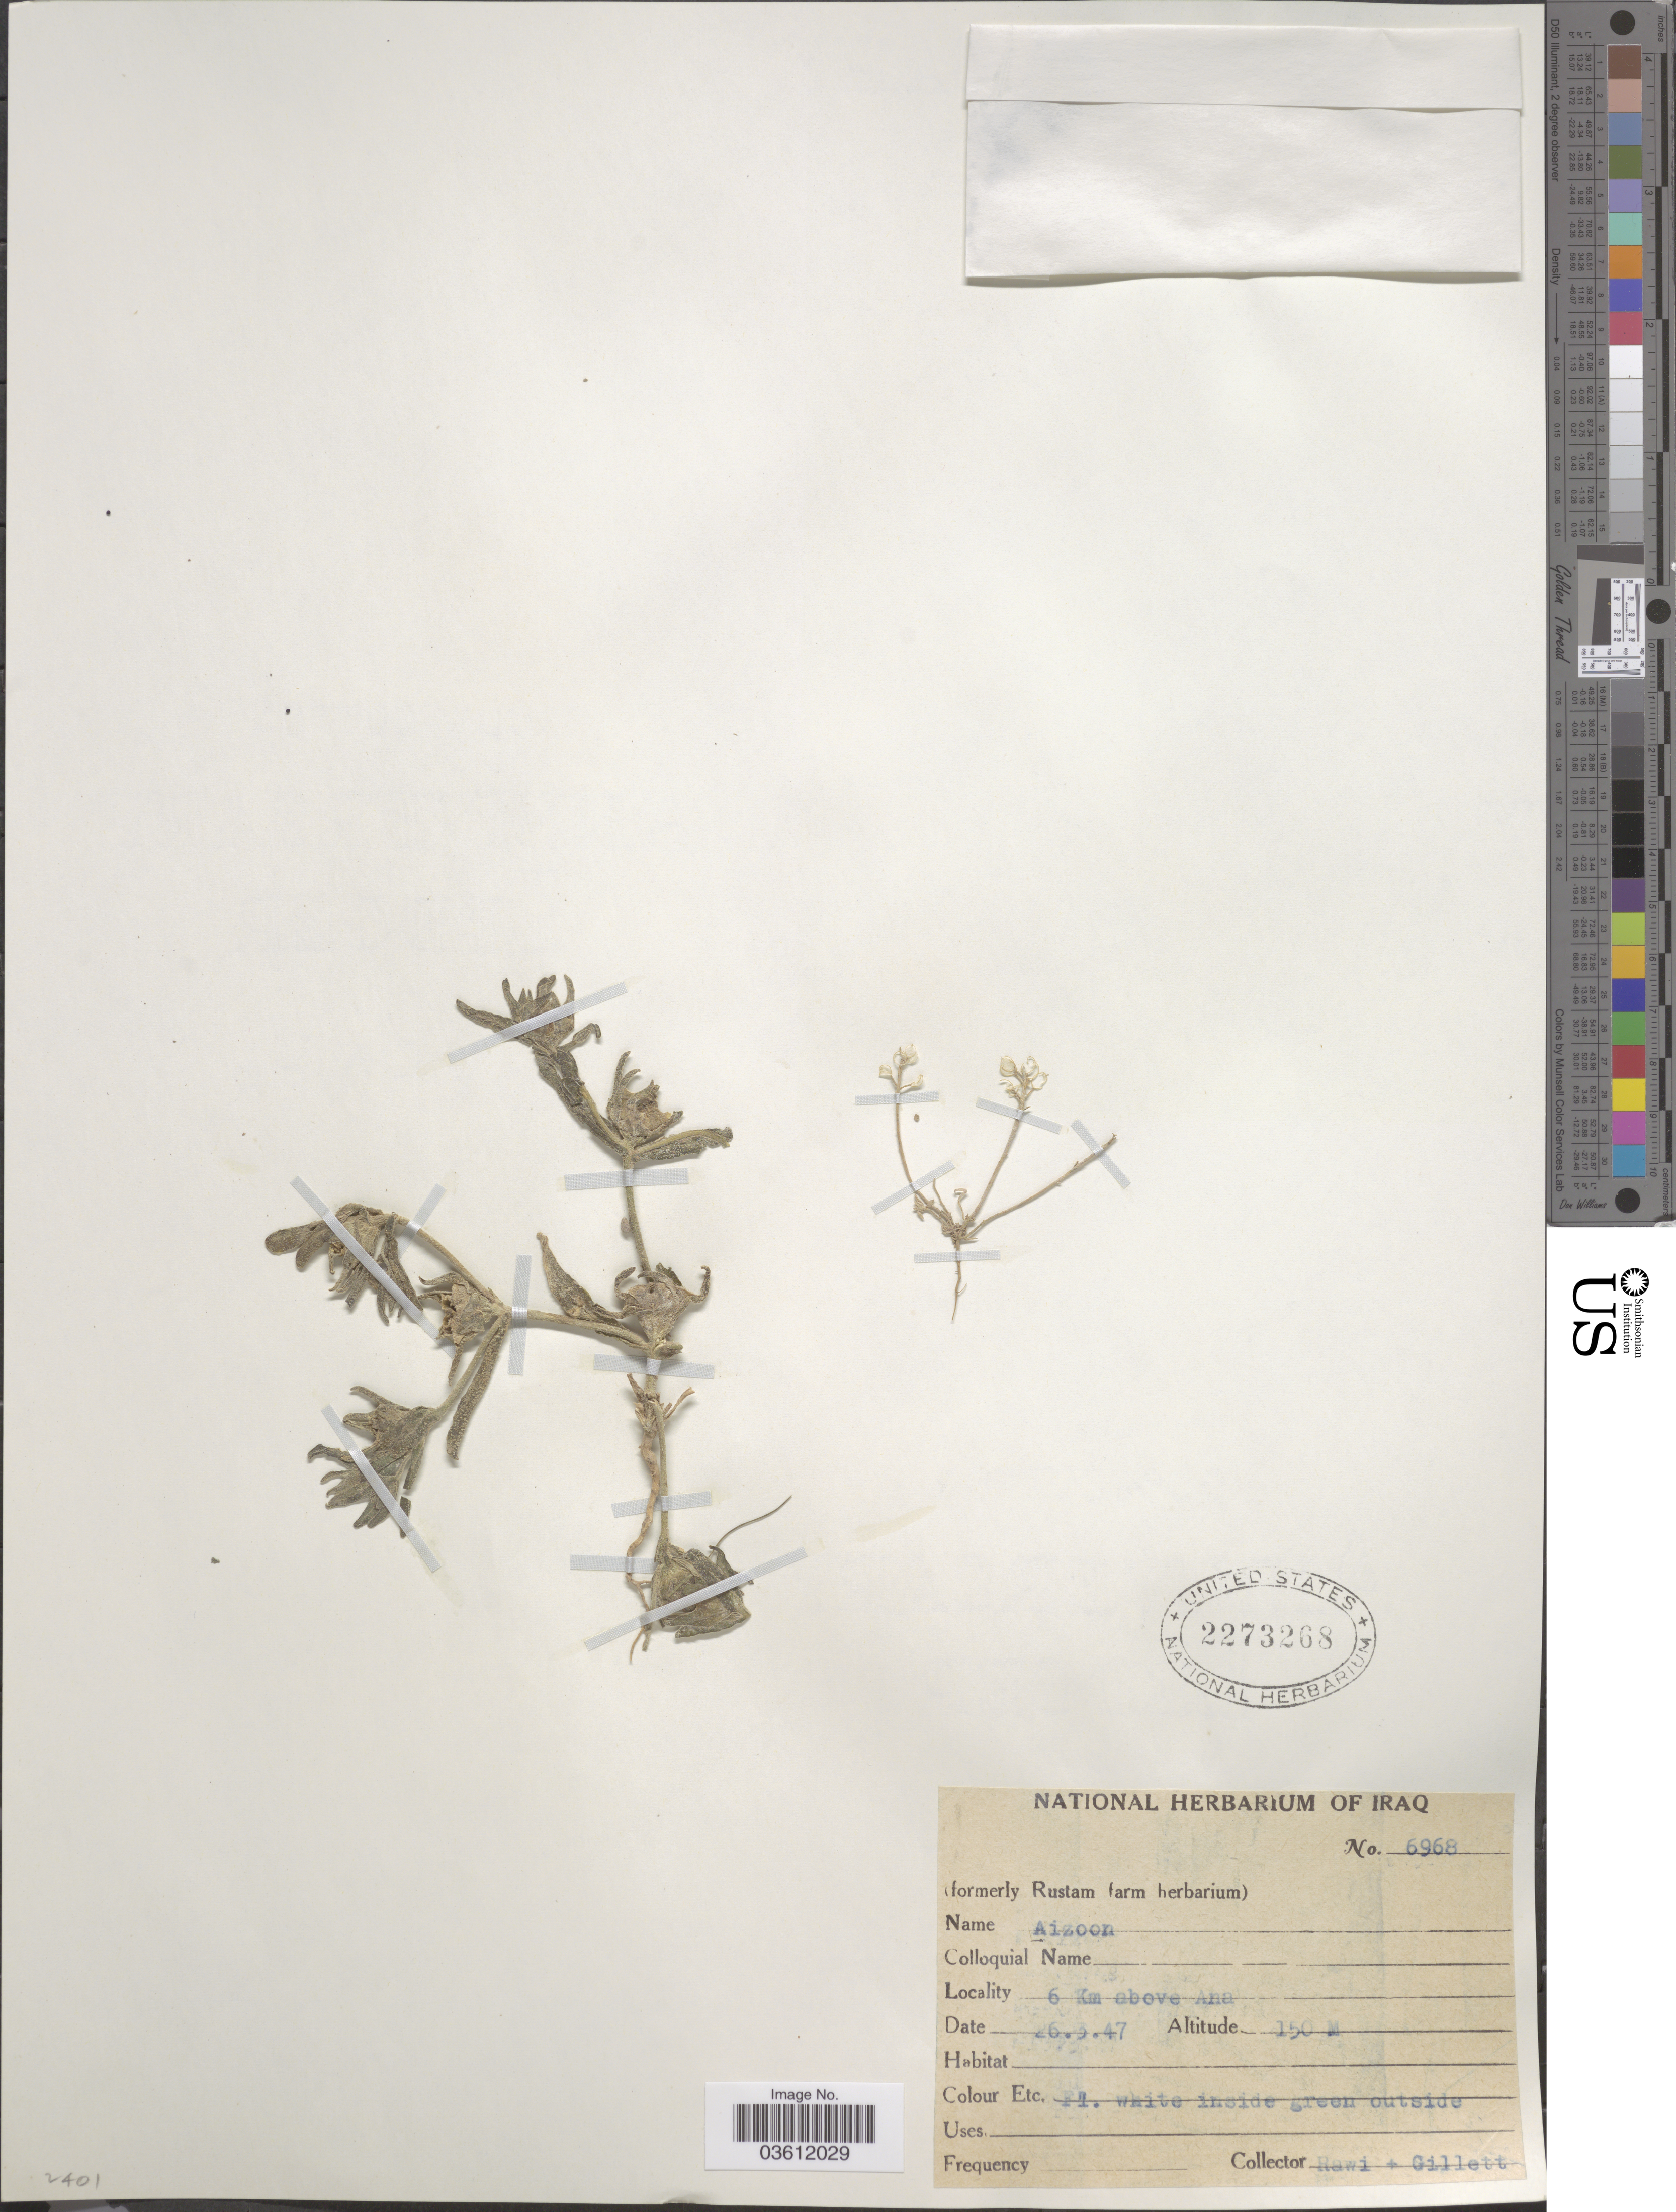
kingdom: Plantae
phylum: Tracheophyta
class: Magnoliopsida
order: Caryophyllales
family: Aizoaceae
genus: Aizoon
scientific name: Aizoon sp.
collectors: -. Rawi & Gillett, --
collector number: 6968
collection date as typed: Transcribed d/m/y: 26/3/47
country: Iraq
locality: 6 Km above Ana.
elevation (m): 150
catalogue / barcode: US 2273268